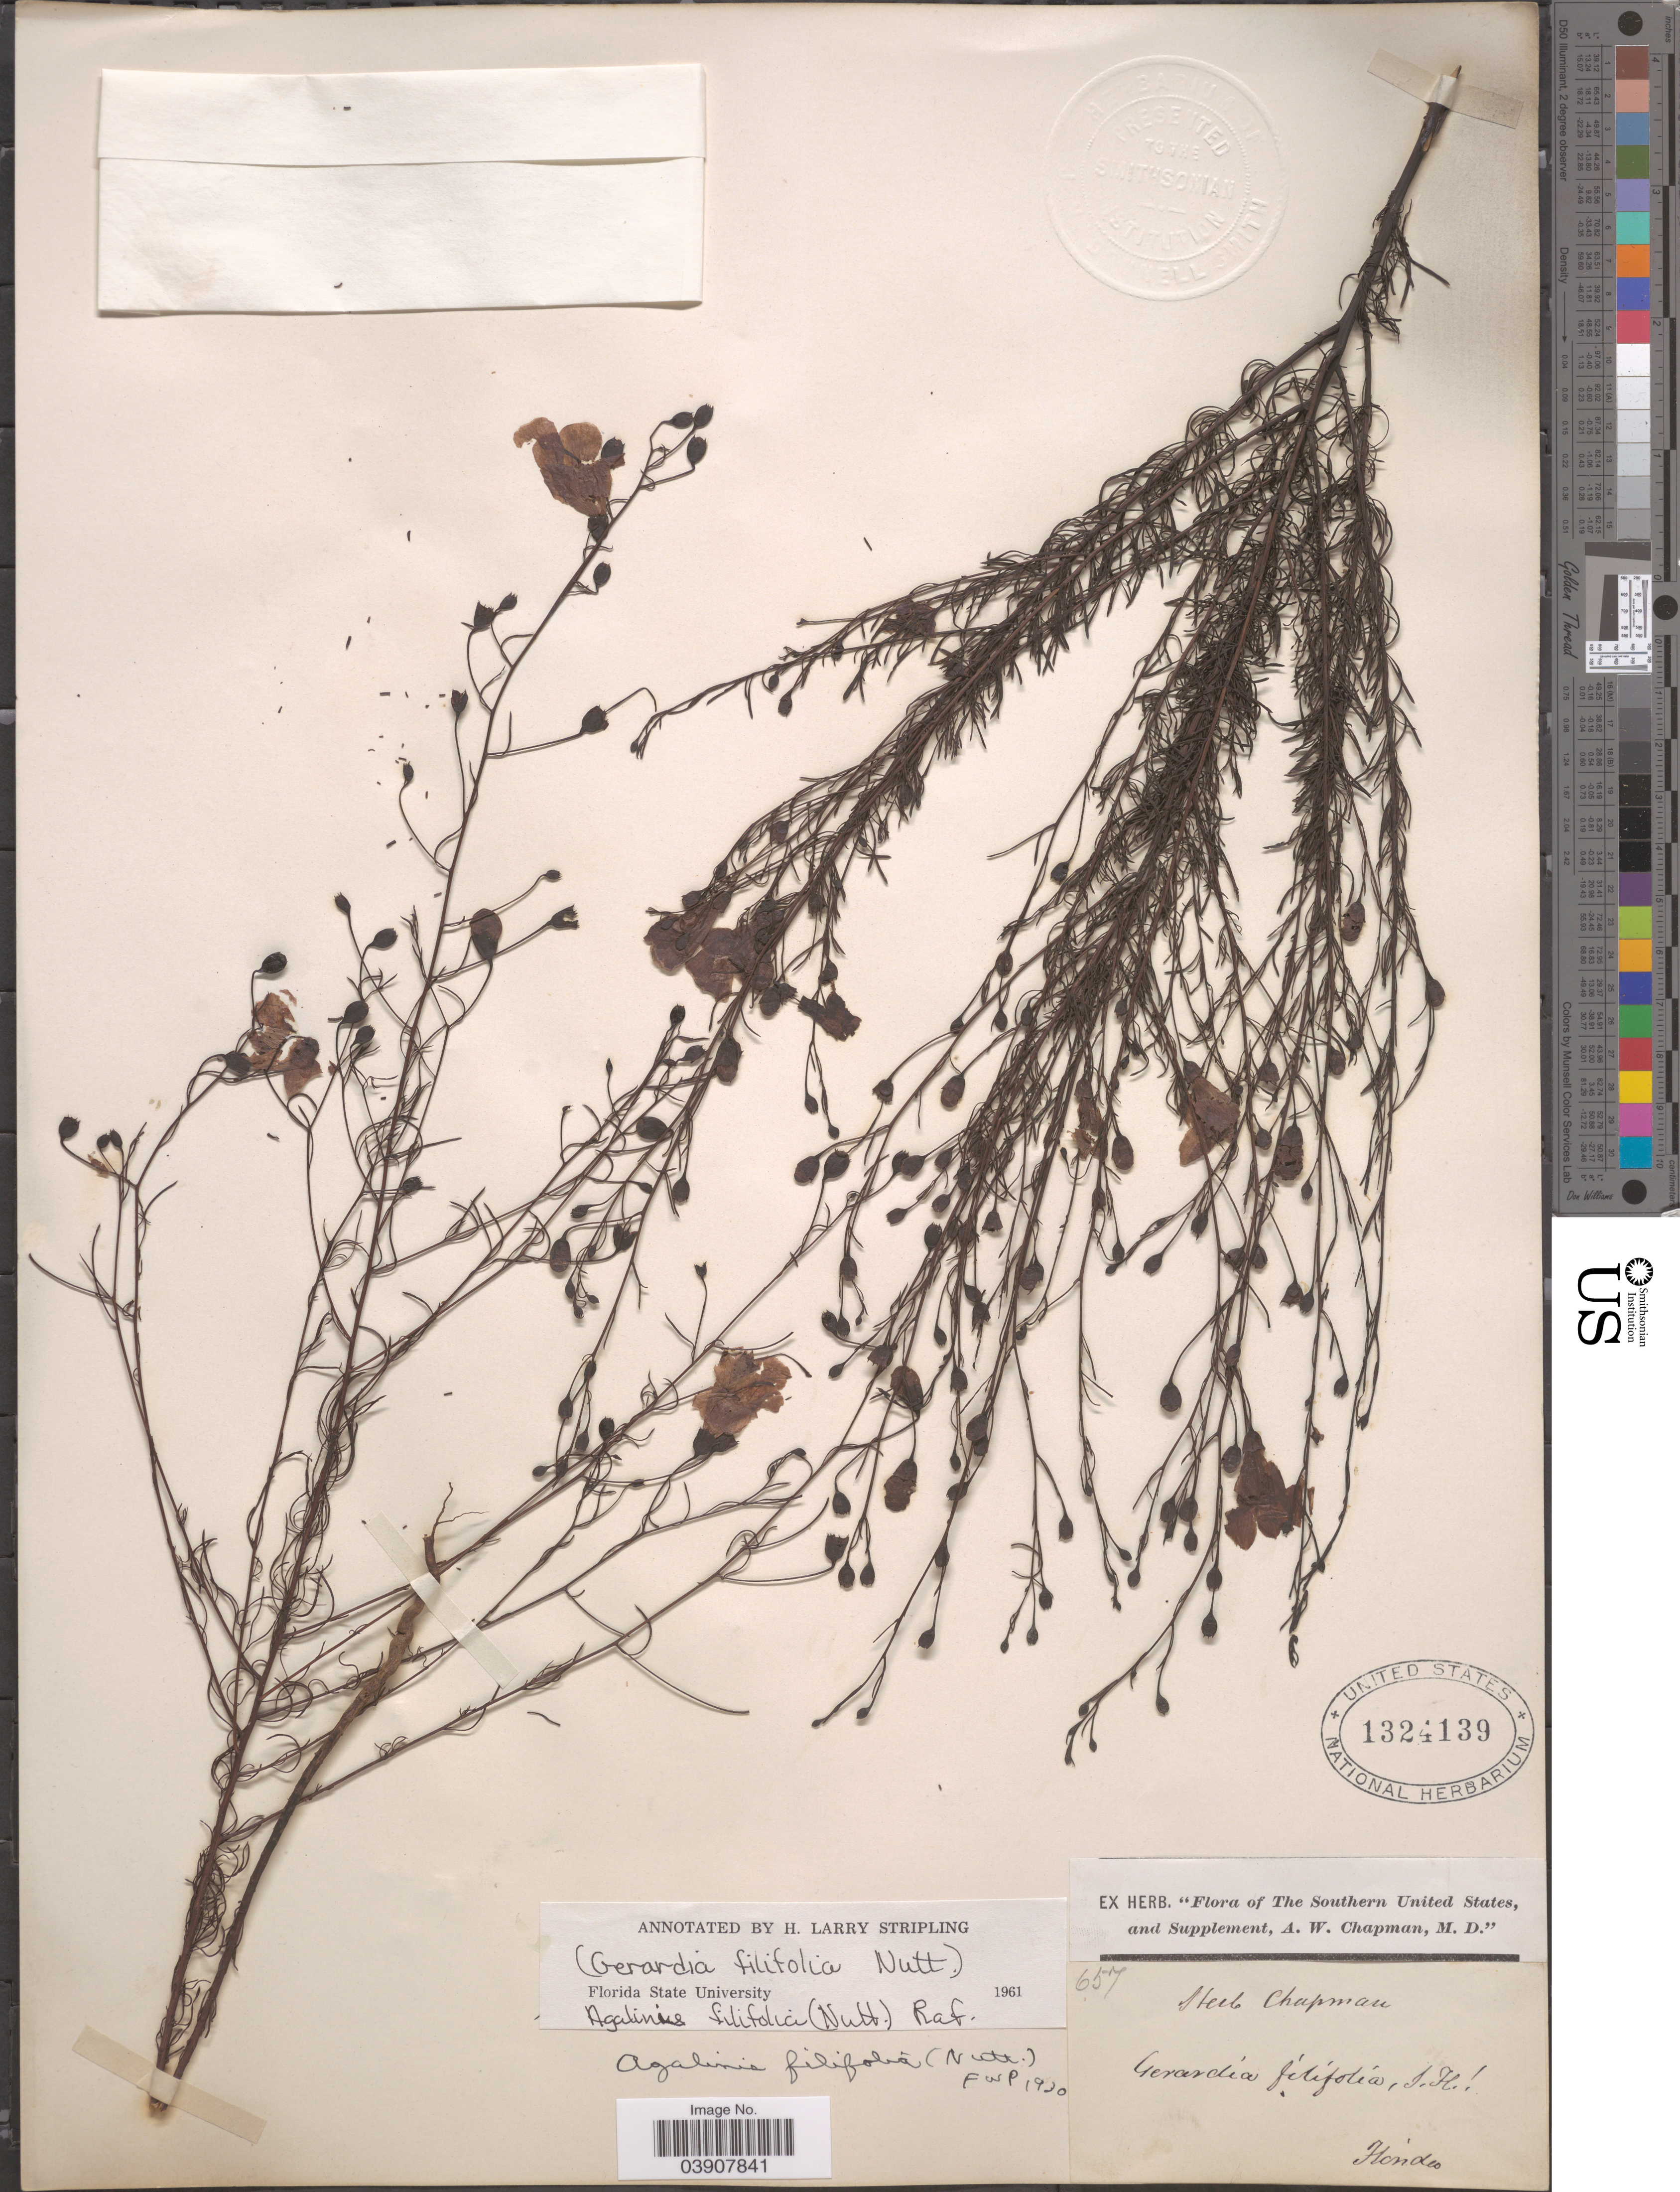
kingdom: Plantae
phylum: Tracheophyta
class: Magnoliopsida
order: Lamiales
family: Orobanchaceae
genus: Agalinis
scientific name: Agalinis filifolia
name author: Raf.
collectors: A. W. Chapman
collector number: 657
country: United States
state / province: Florida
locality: The Southern United States.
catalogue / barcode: US 1324139